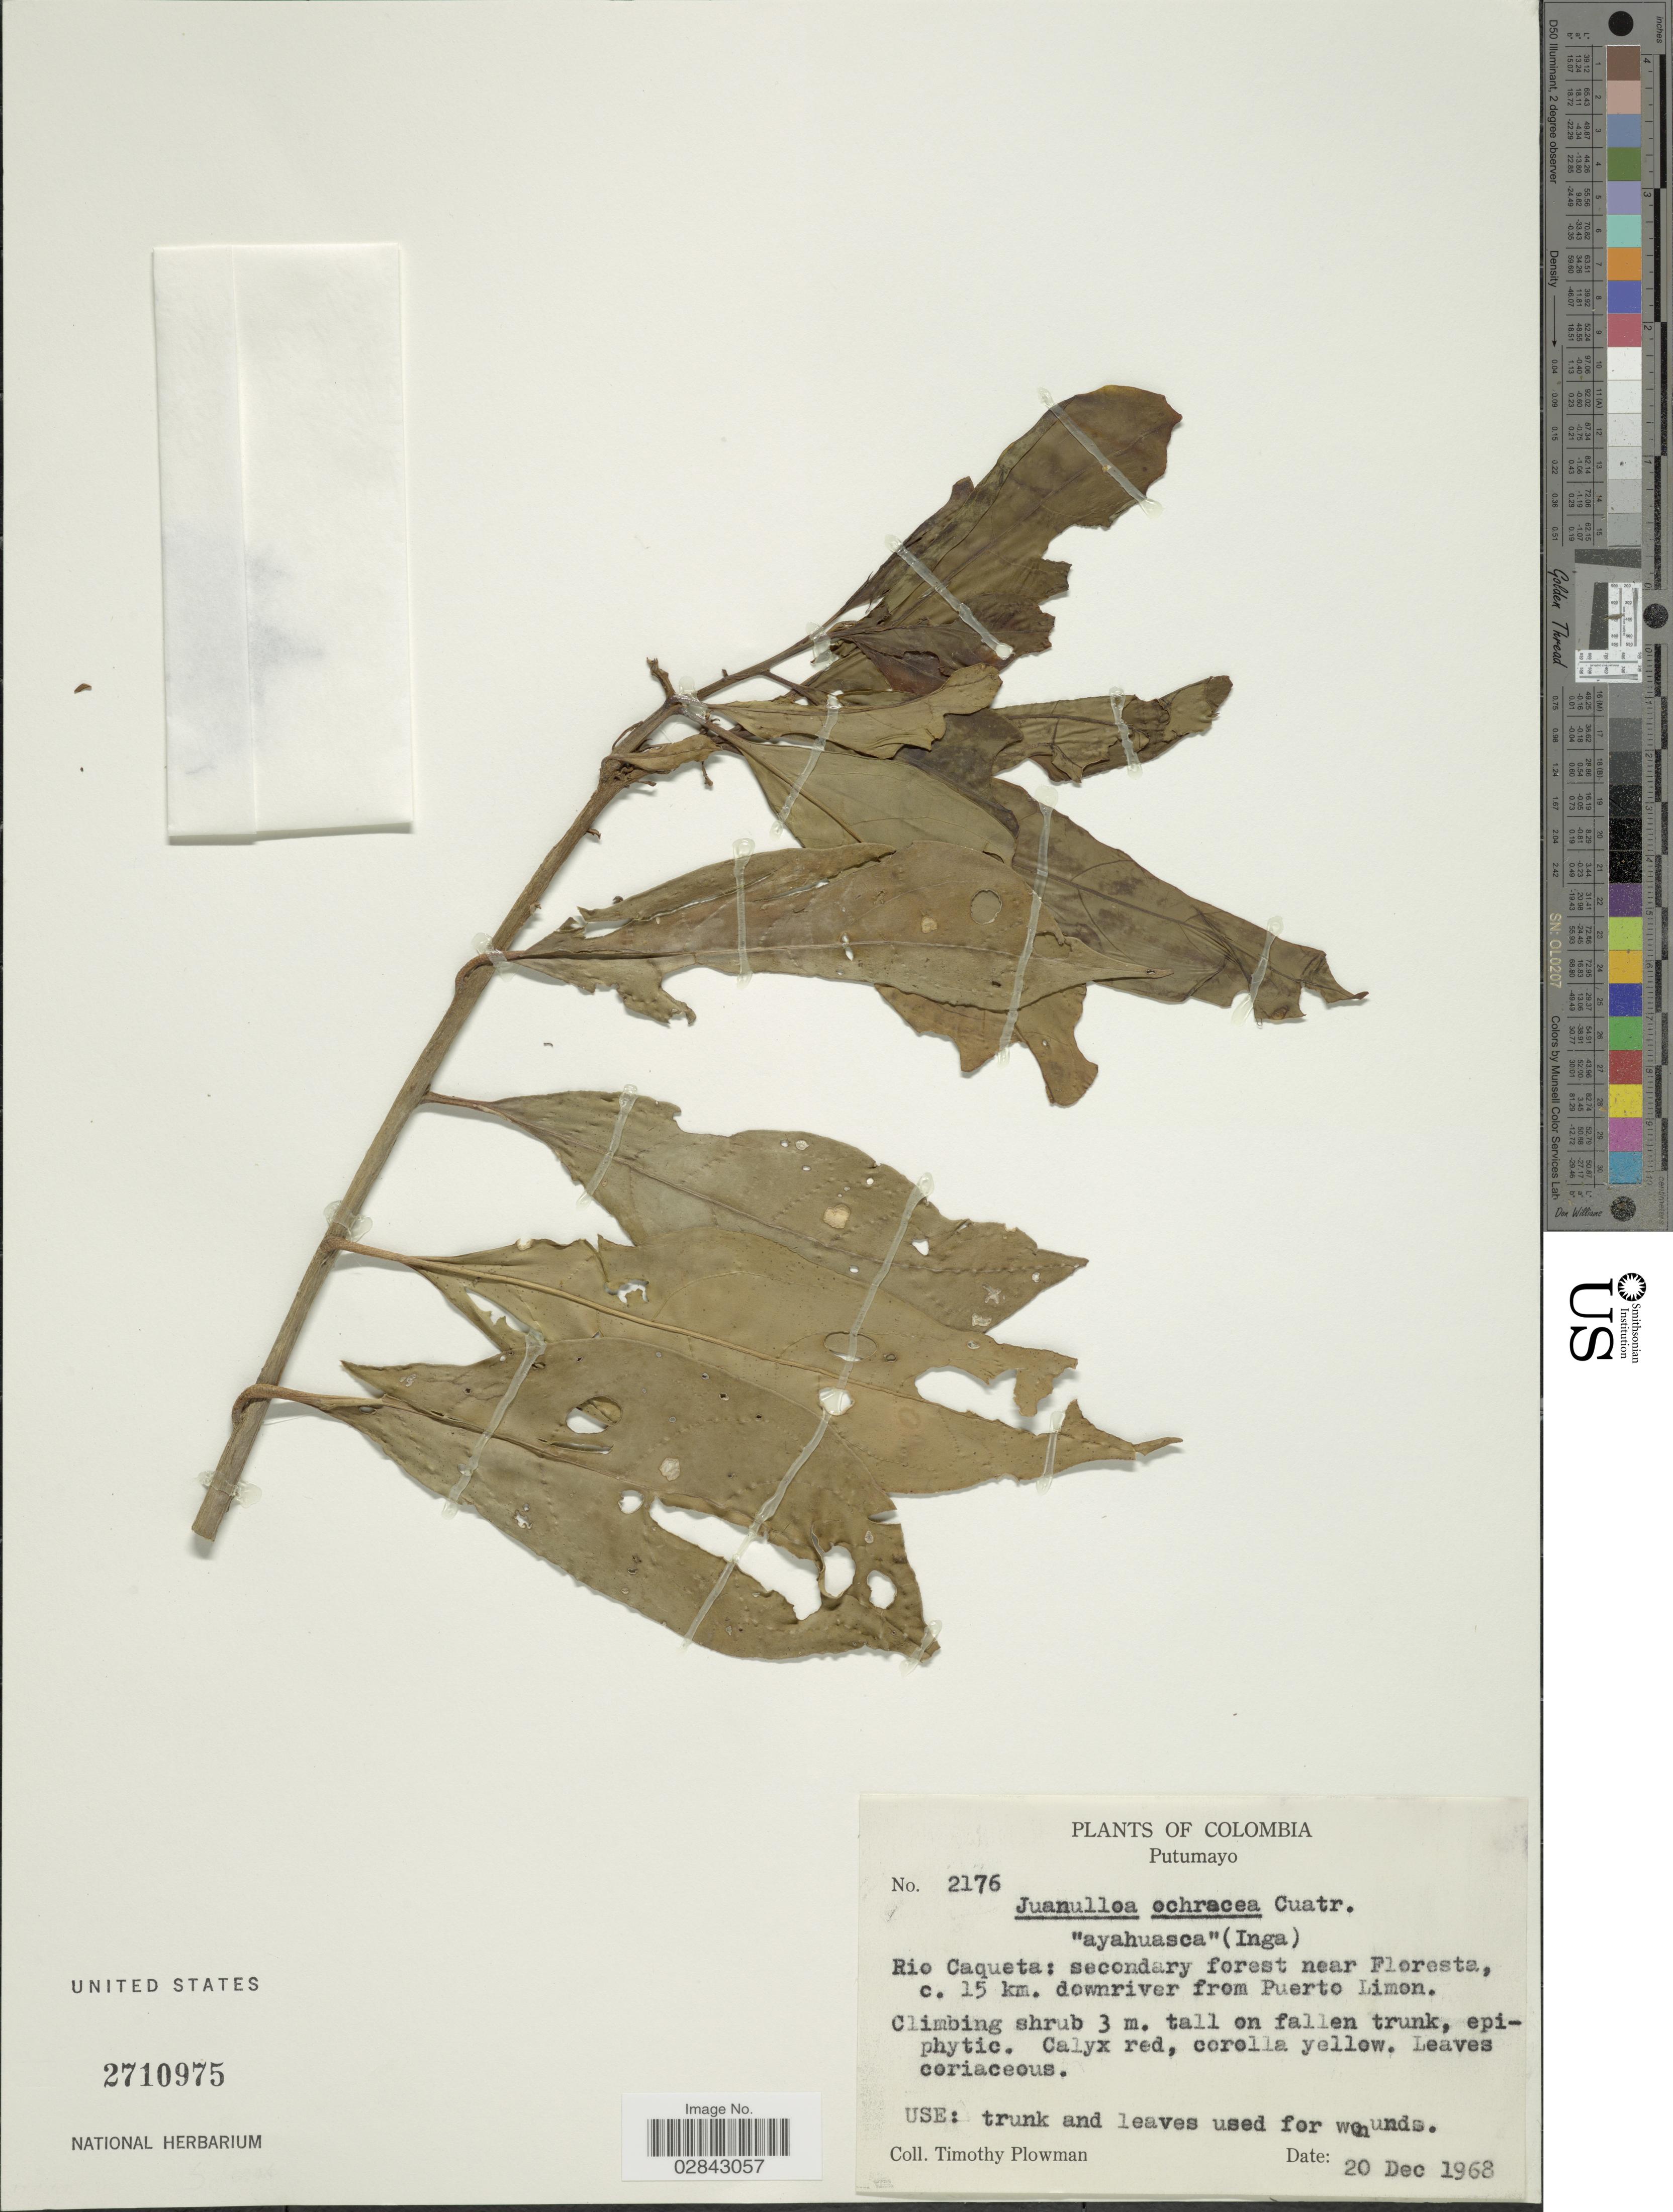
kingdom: Plantae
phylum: Tracheophyta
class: Magnoliopsida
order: Solanales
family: Solanaceae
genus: Juanulloa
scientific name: Juanulloa ochracea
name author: Cuatrec.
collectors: T. Plowman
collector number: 2176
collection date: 1968-12-20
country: Colombia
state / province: Putumayo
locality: Rio Caqueta: secondary forest near Floresta, c. 15 km. downriver from Puerto Limon.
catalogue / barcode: US 2710975